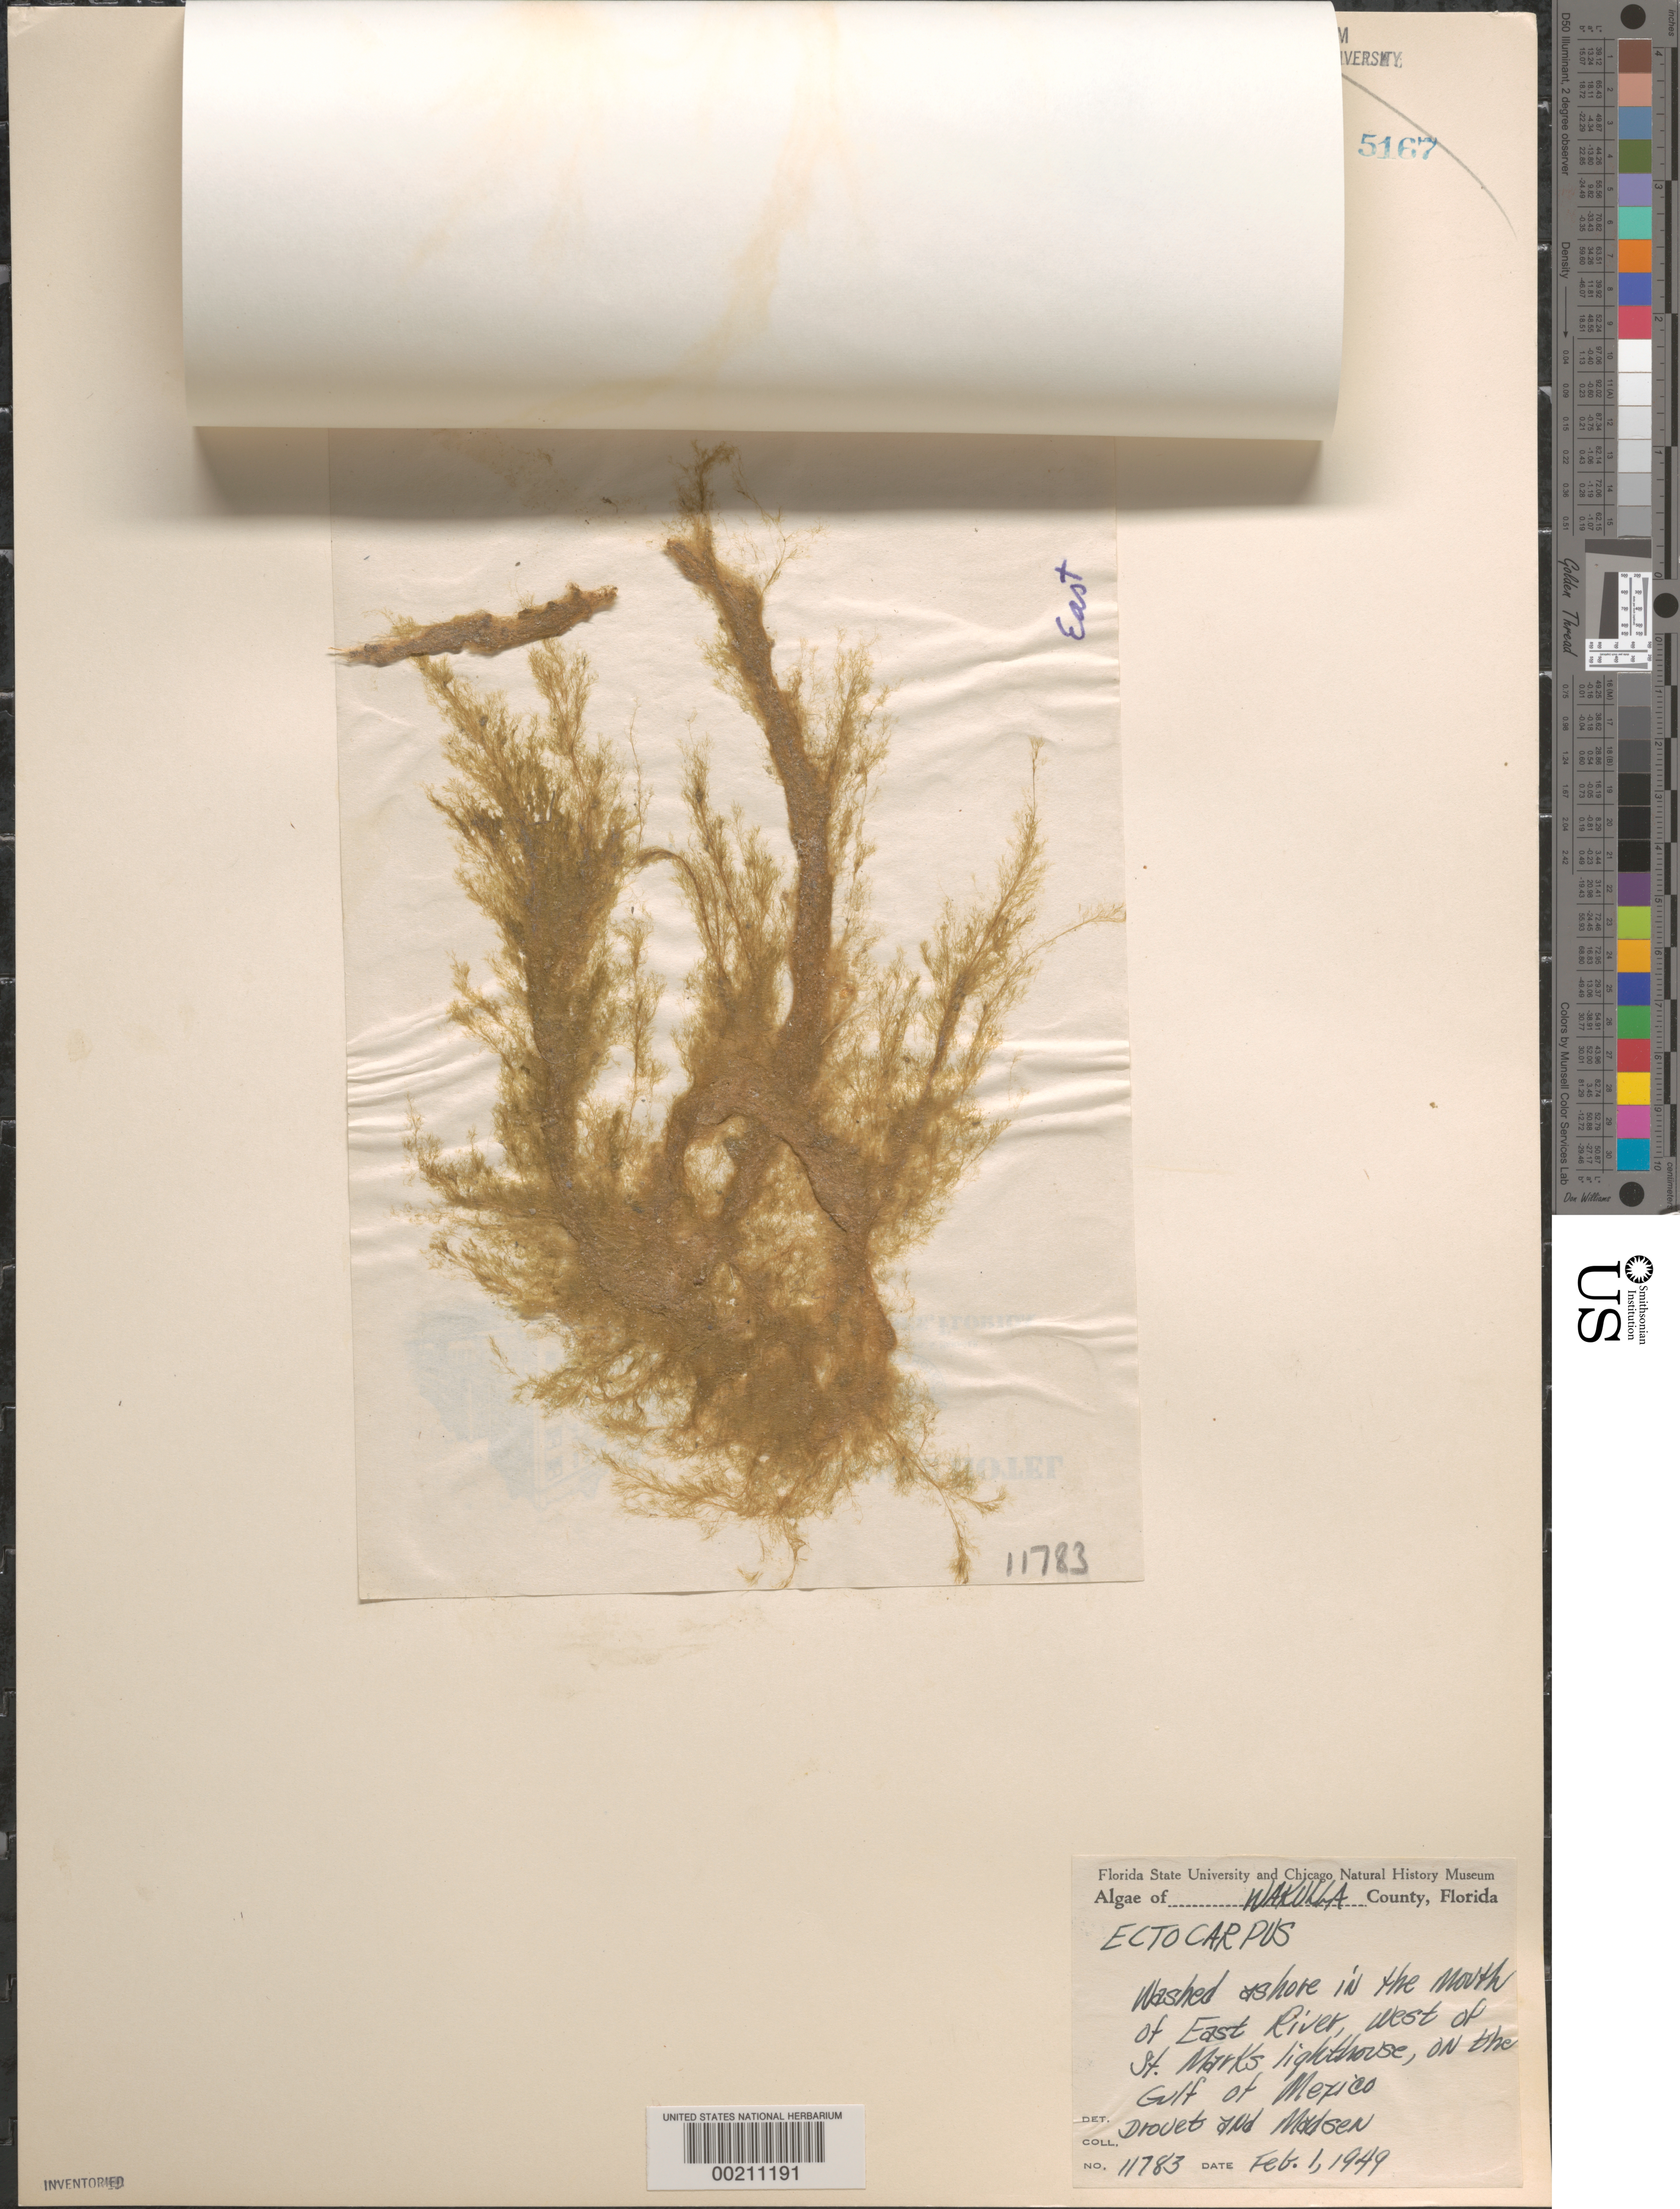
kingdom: Chromista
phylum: Ochrophyta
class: Phaeophyceae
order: Ectocarpales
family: Ectocarpaceae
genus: Ectocarpus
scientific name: Ectocarpus sp.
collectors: F. E. Drouet & C. S. Nielsen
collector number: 11783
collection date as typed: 01 Feb 1949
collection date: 1949-02-01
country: United States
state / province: Florida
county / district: Wakulla County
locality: East River mouth, west of St. Marks Lighthouse, Gulf of Mexico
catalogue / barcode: US 20938